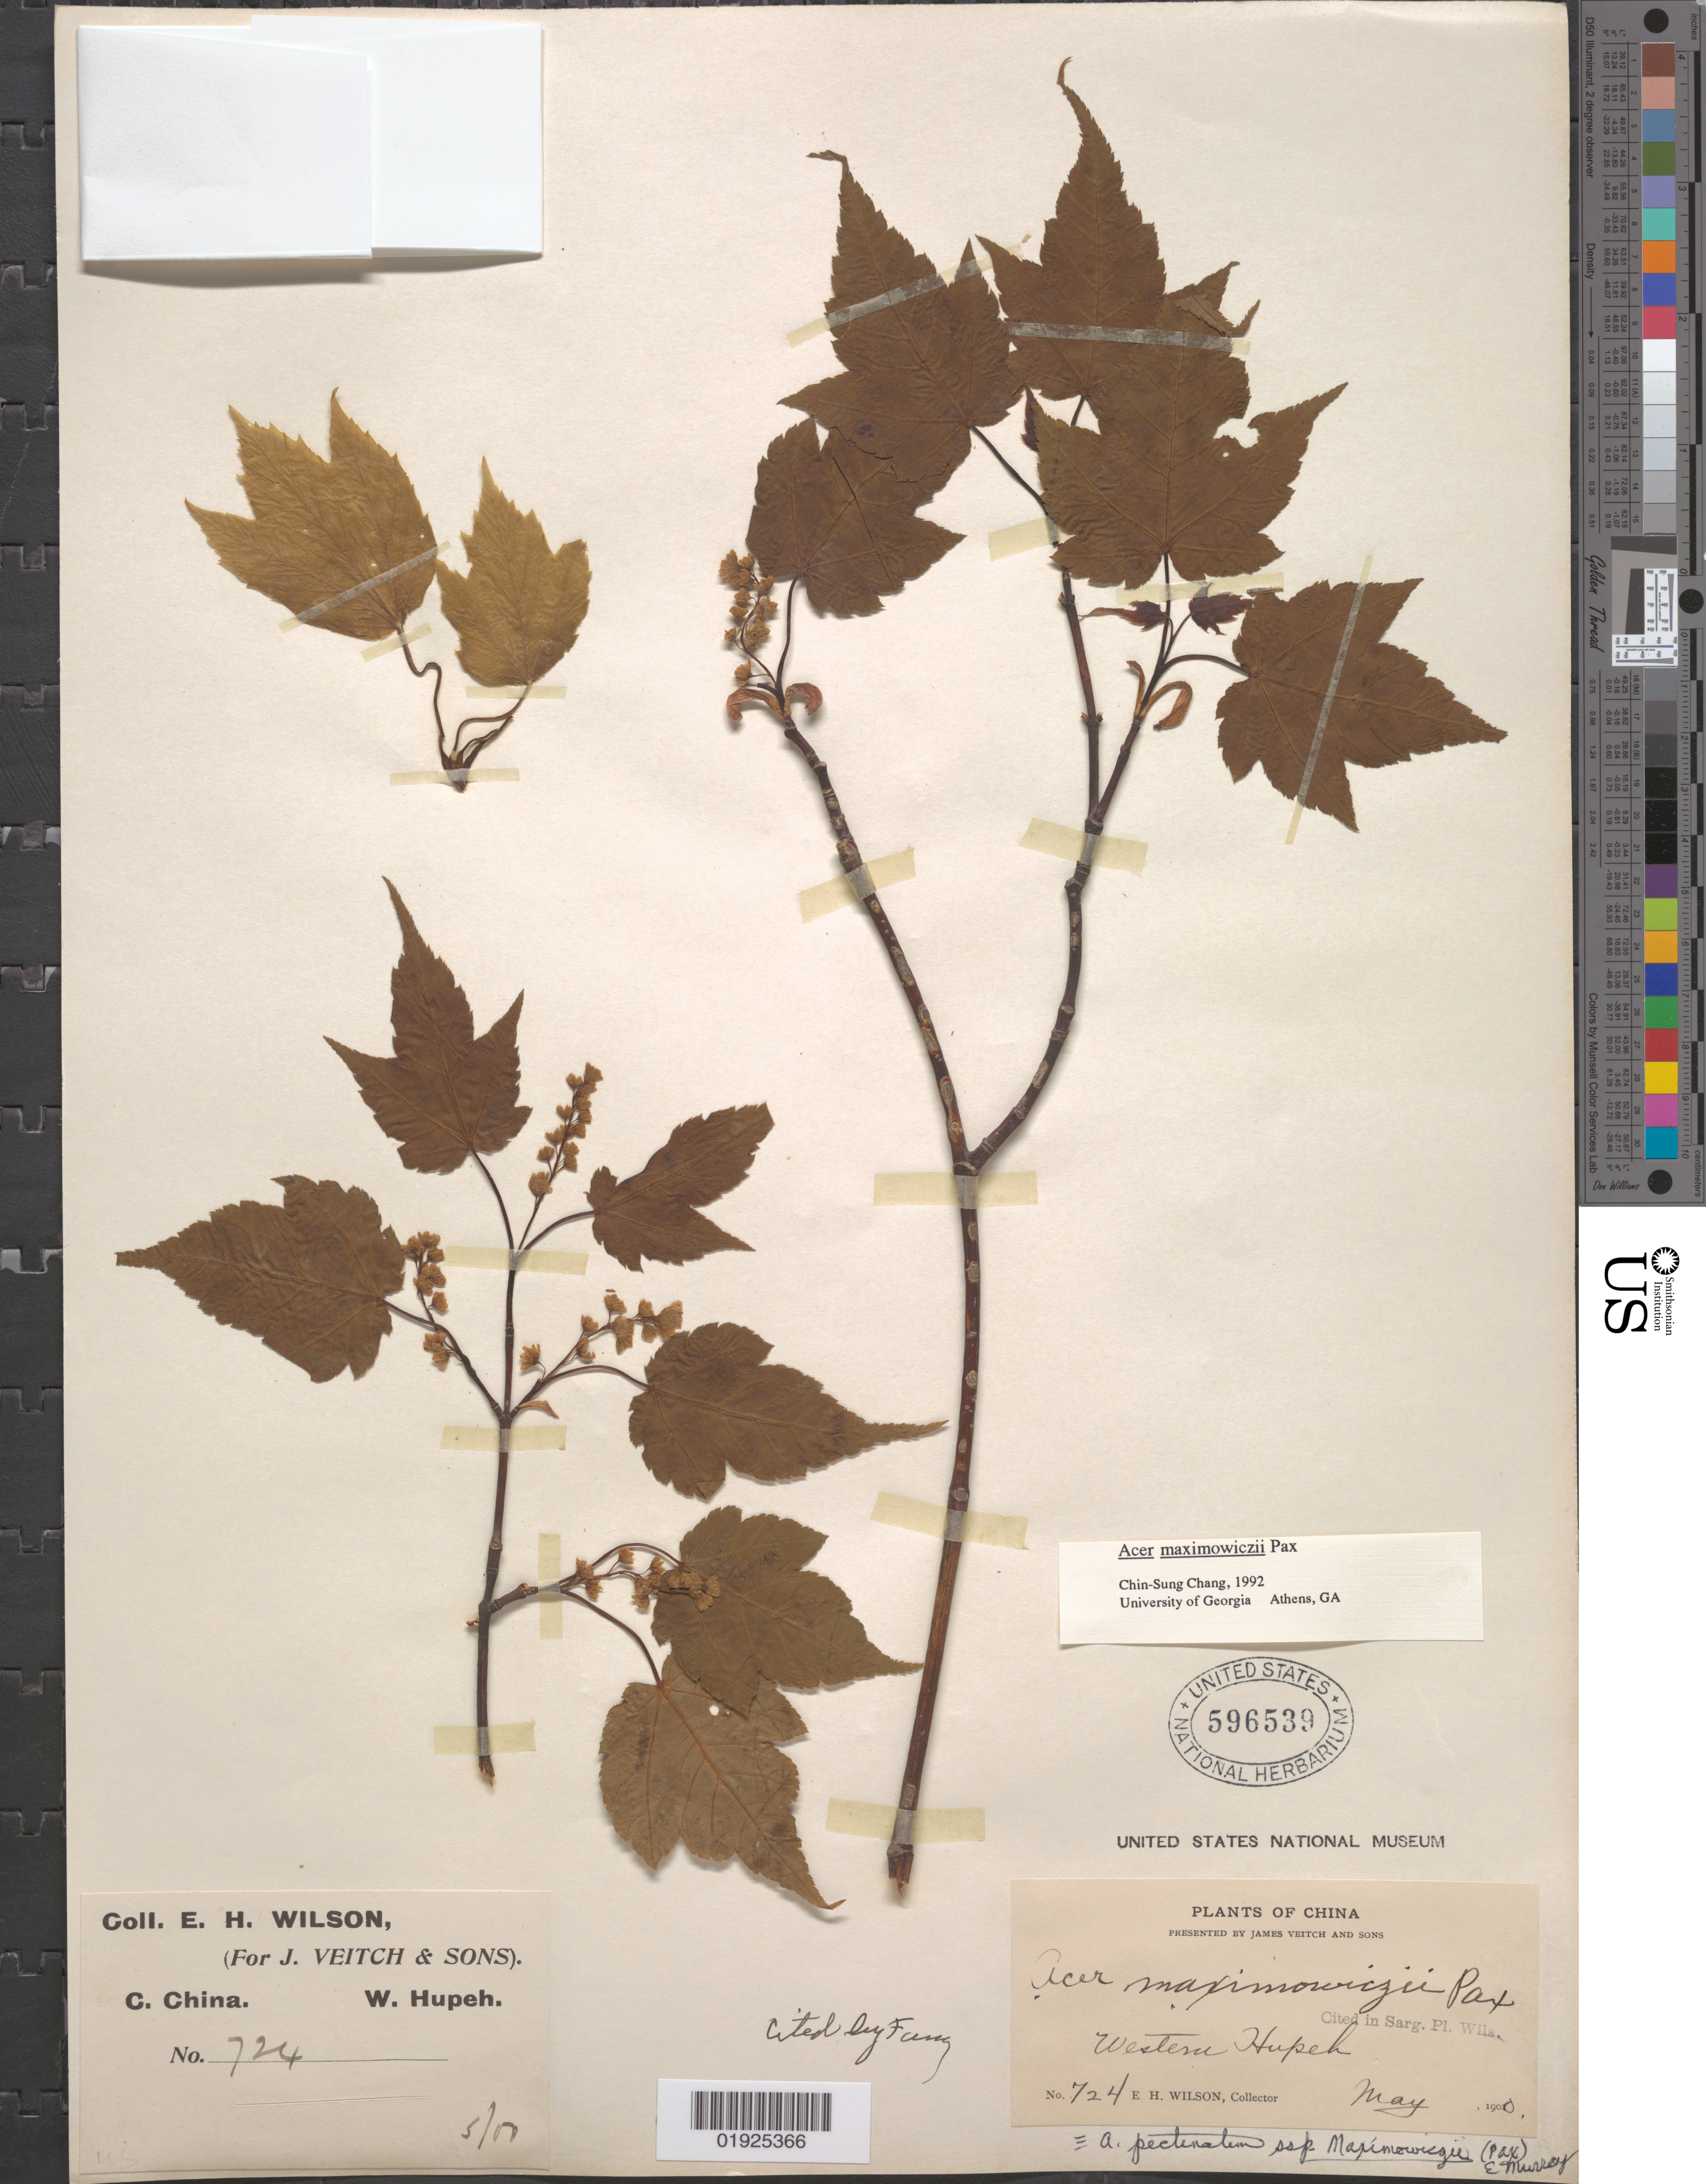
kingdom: Plantae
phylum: Tracheophyta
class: Magnoliopsida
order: Sapindales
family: Sapindaceae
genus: Acer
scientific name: Acer pectinatum subsp. maximowiczii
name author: (Pax) A.E. Murray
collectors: E. H. Wilson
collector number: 724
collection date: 1900-05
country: China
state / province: Hubei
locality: Western Hupeh [Hubei]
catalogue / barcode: US 596539